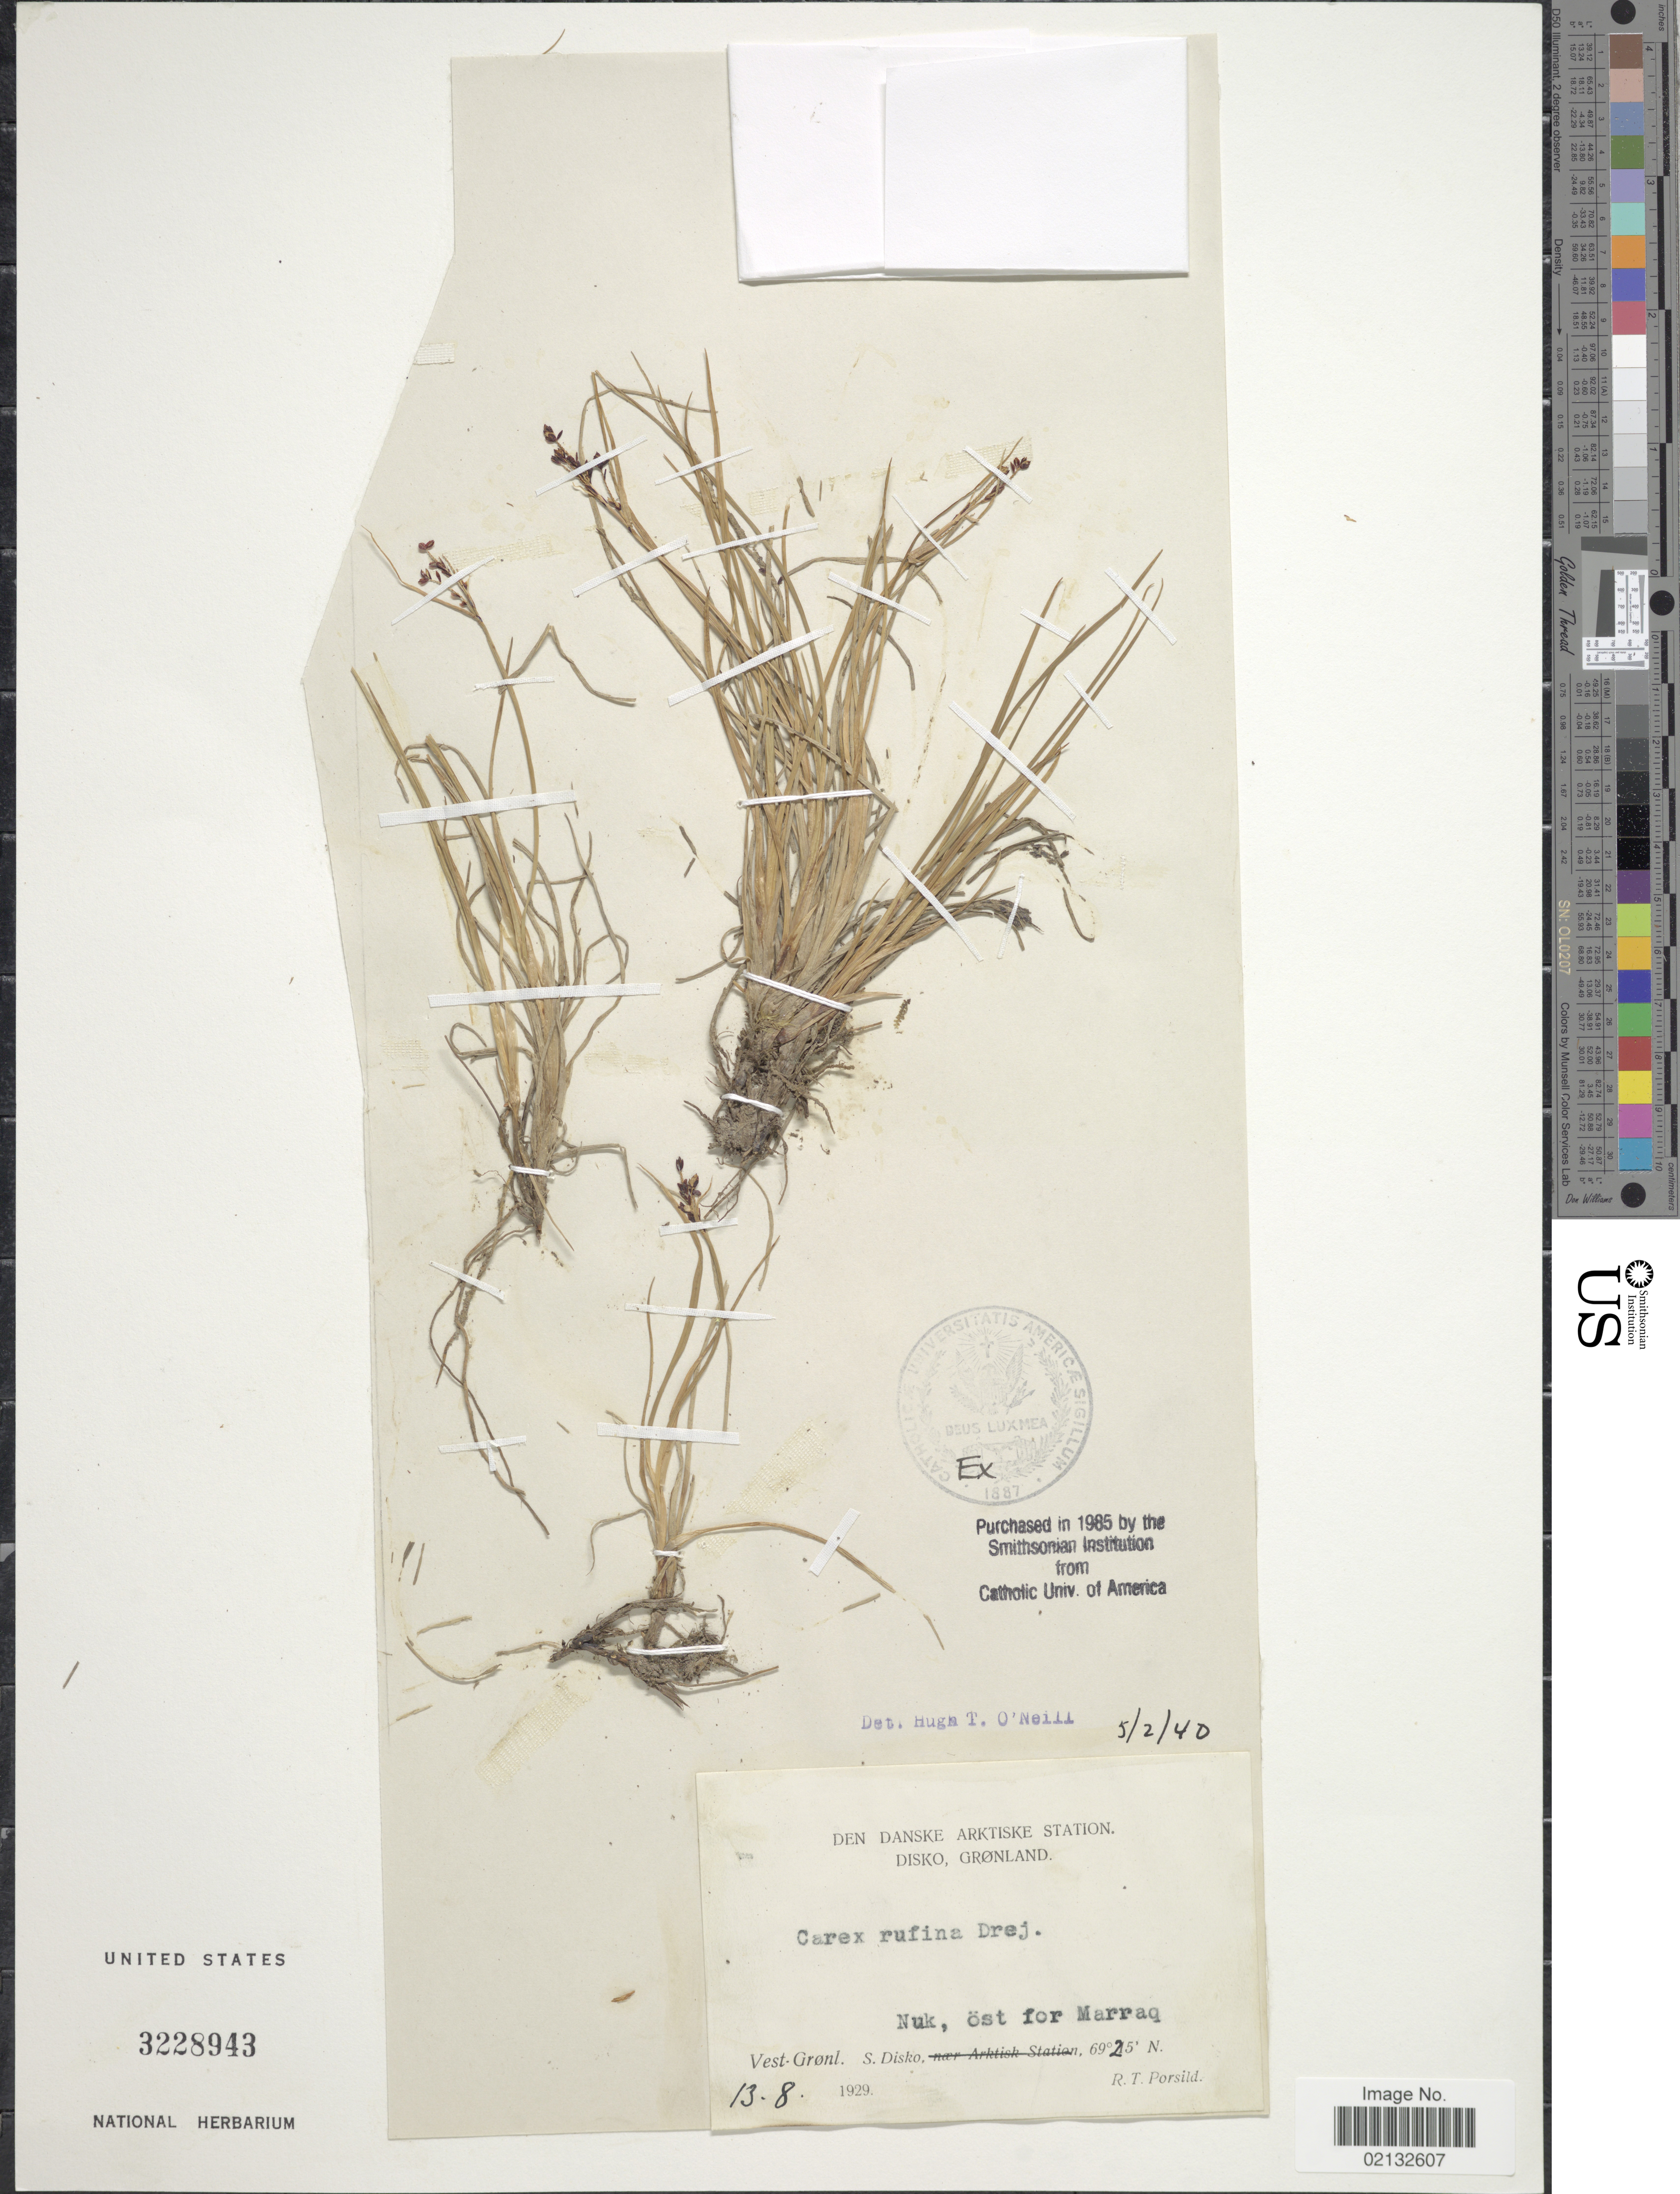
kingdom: Plantae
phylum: Tracheophyta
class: Liliopsida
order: Poales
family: Cyperaceae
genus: Carex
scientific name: Carex rufina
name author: Drejer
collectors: R. T. Porsild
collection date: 1929-08-13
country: Greenland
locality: Vest-Gronl. S. Disko, Nuk, ost for Marraq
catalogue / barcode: US 3228943